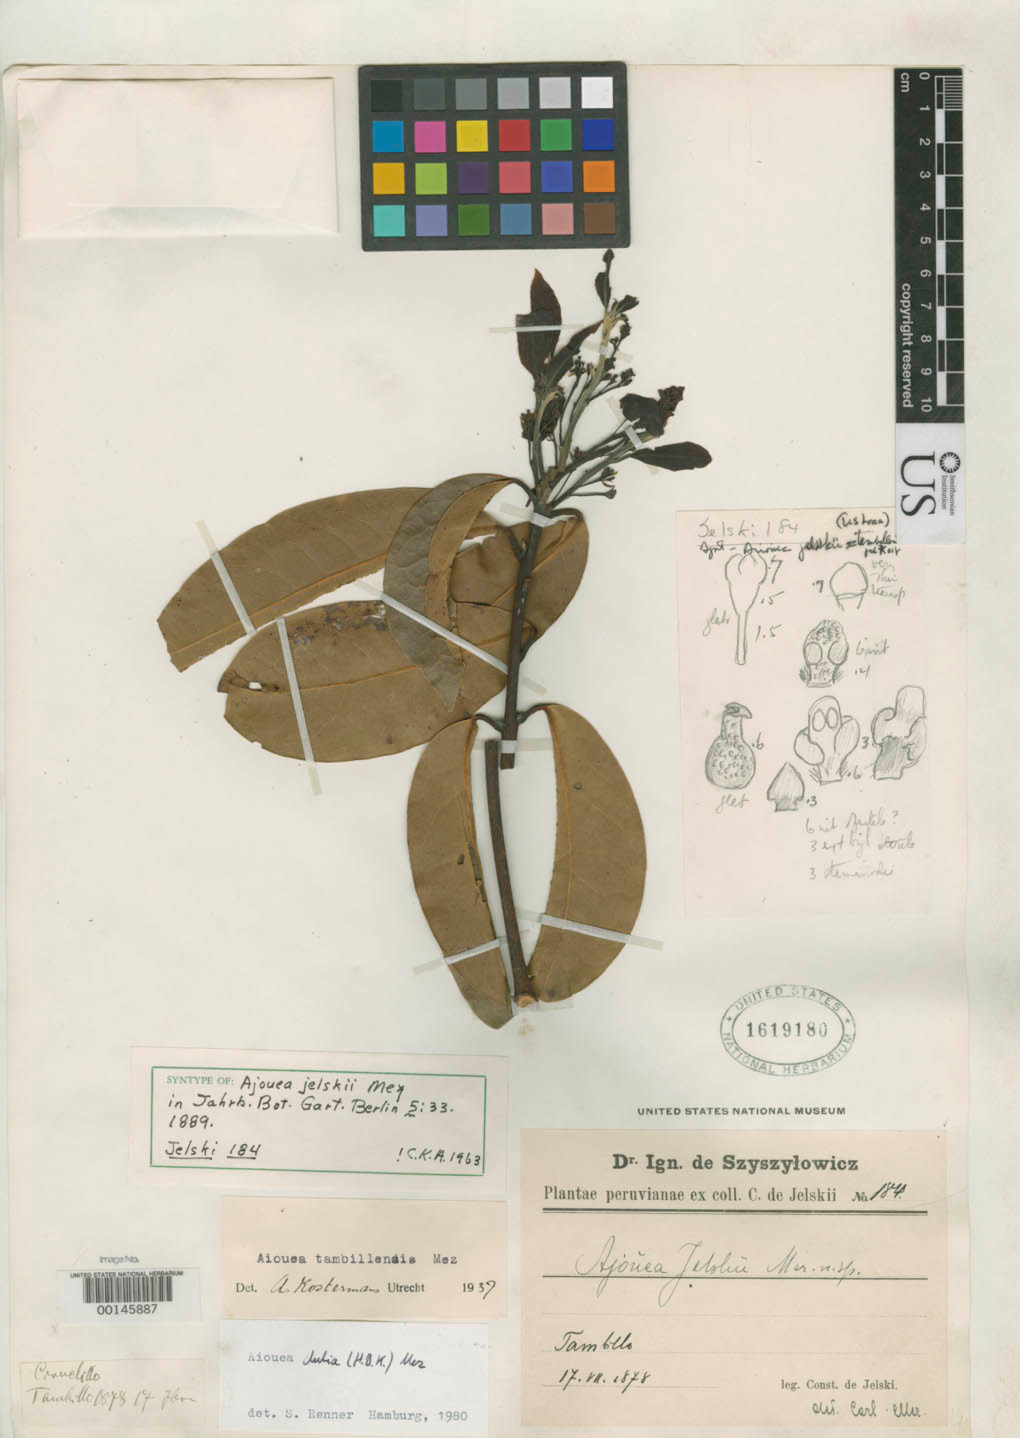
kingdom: Plantae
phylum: Tracheophyta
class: Magnoliopsida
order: Laurales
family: Lauraceae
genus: Aiouea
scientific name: Aiouea jelskii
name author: Mez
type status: Syntype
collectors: C. von Jelski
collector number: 184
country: Peru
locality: Tambillo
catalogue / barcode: US 1619180